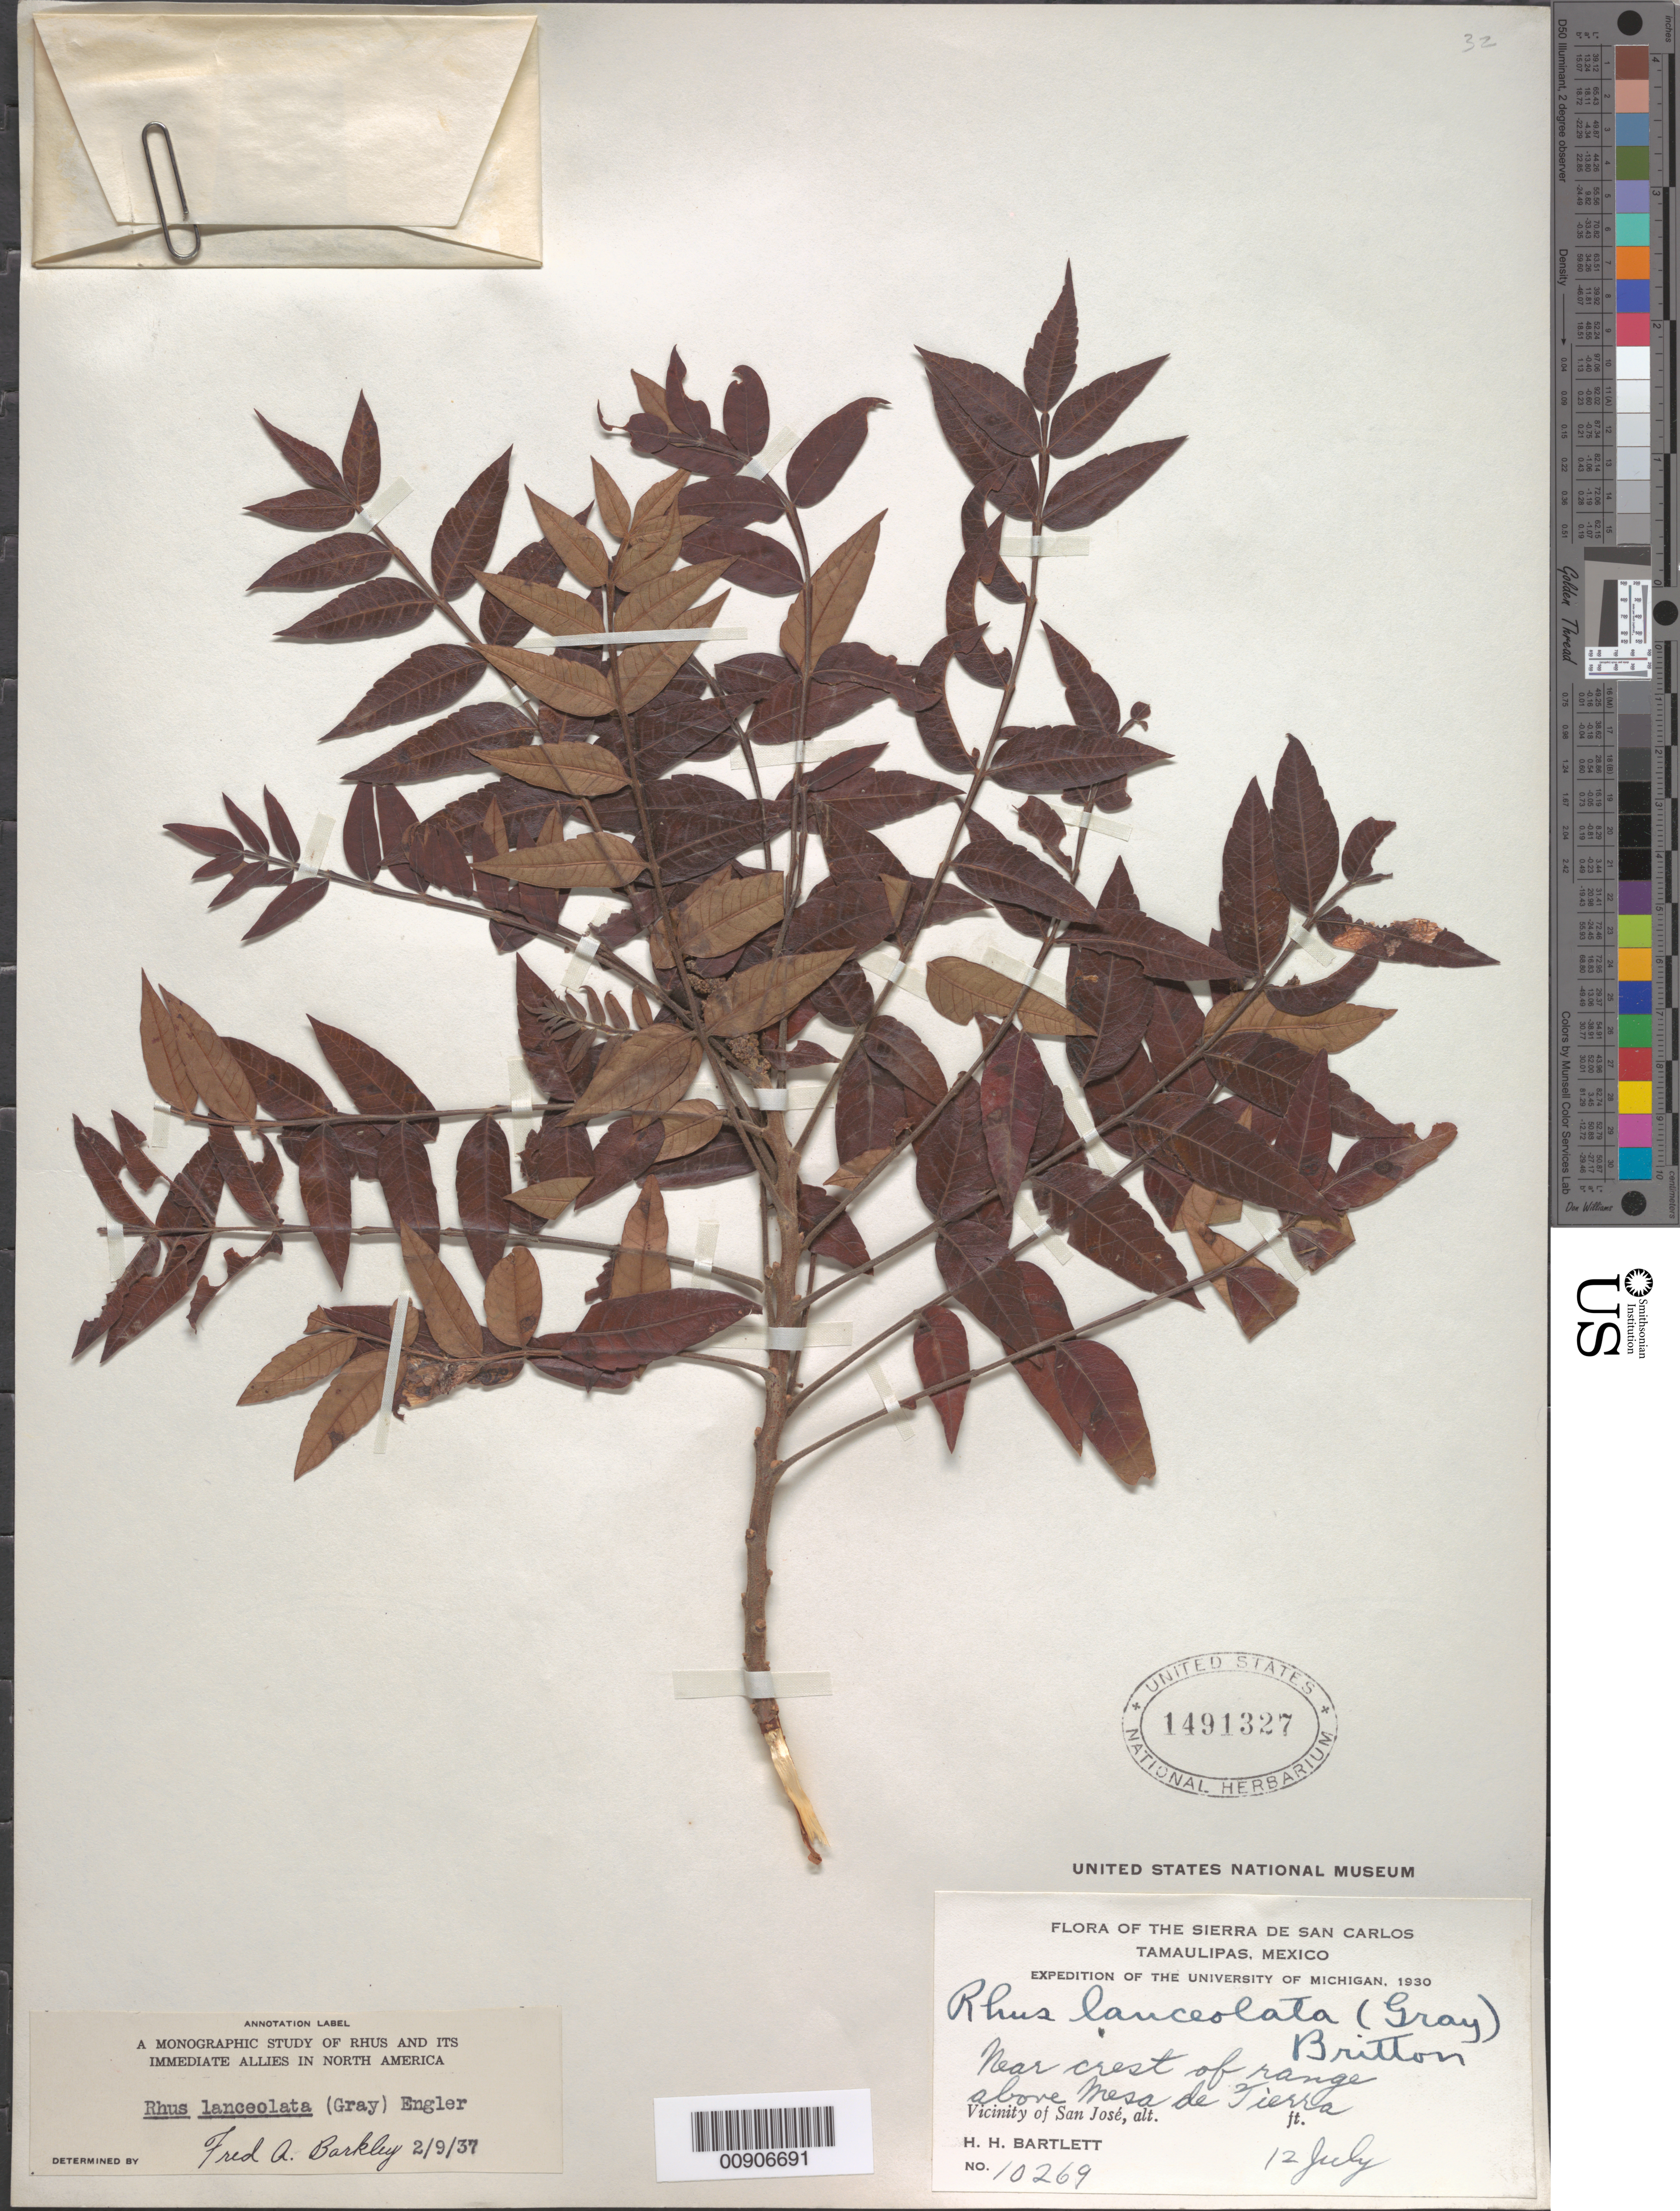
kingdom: Plantae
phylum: Tracheophyta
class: Magnoliopsida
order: Sapindales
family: Anacardiaceae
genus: Rhus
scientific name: Rhus lanceolata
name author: (A. Gray) Britton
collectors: H. H. Bartlett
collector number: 10269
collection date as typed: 12 Jul 1930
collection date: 1930-07-12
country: Mexico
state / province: Tamaulipas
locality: Near crest of range above Mesa de Tierra. Vicinity of San José, Tamaulipas. Sierra de San Carlos.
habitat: Near crest of range.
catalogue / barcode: US 1491327